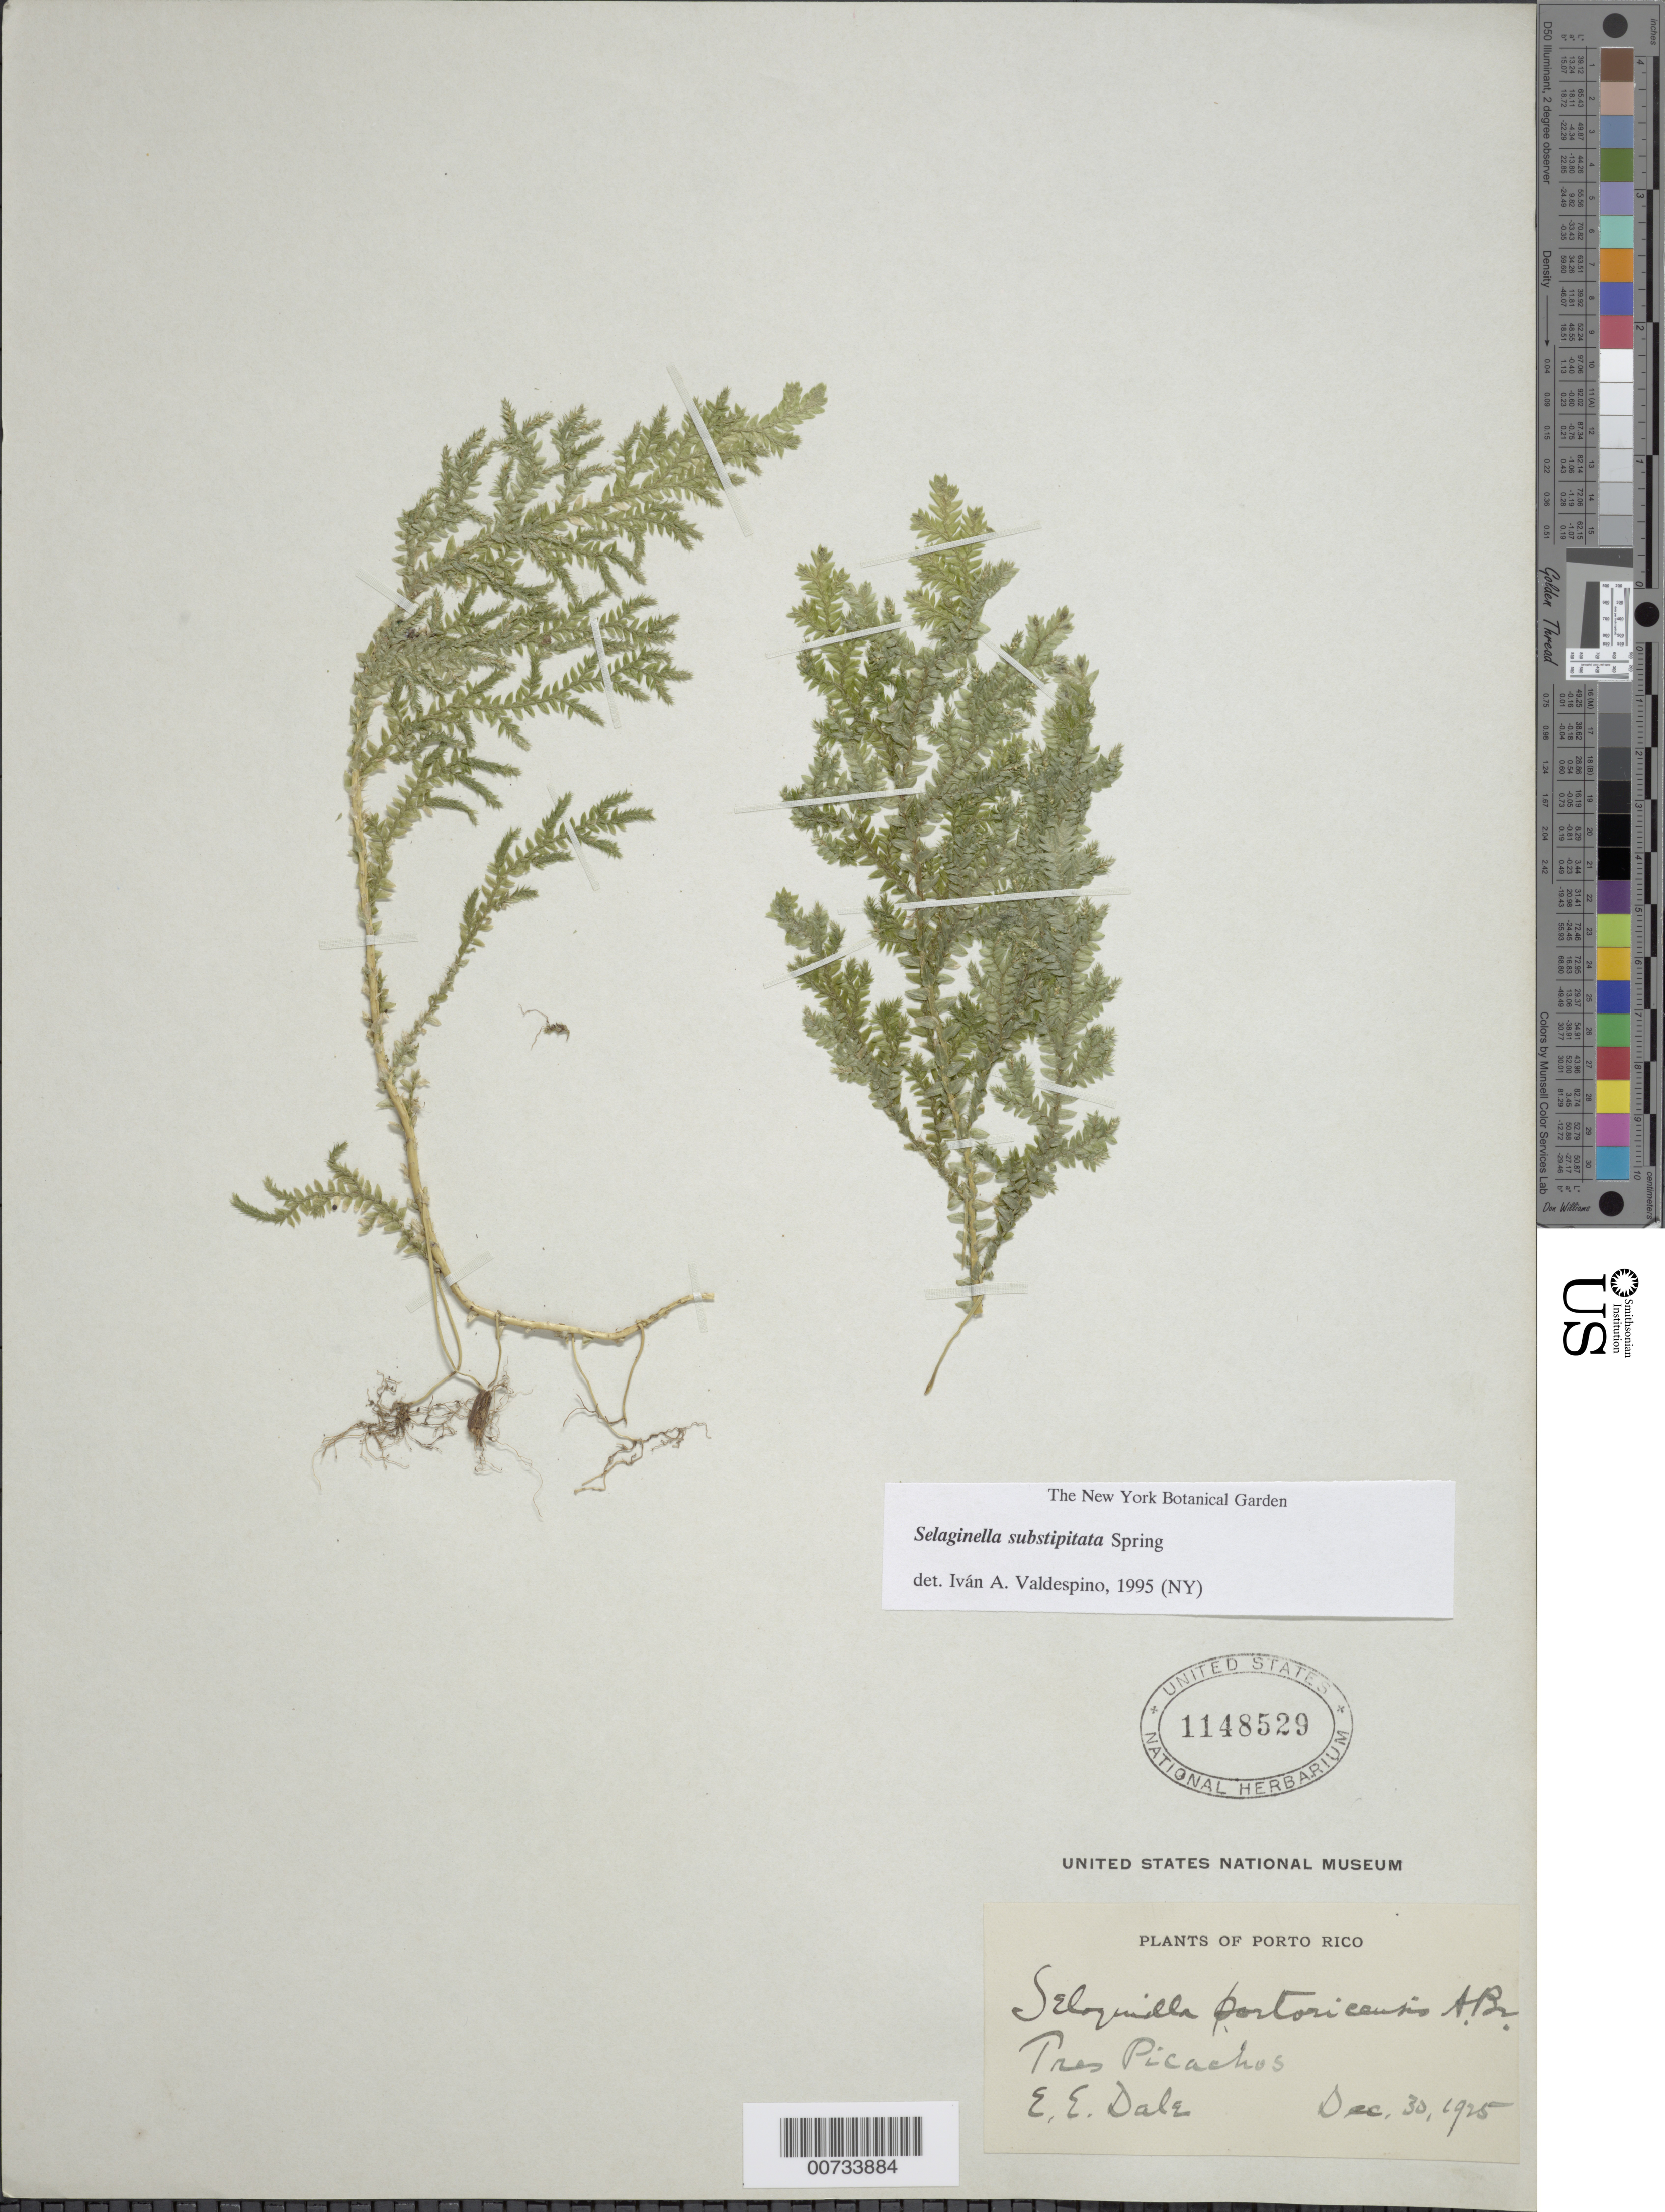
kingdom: Plantae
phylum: Tracheophyta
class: Lycopodiopsida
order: Selaginellales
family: Selaginellaceae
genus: Selaginella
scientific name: Selaginella substipitata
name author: Spring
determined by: Valdespino, I. A., (PMA), Universidad de Panama (PANAMA)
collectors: E. Dale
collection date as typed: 30 Dec 1925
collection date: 1925-12-30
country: Puerto Rico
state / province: Jayuya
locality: Tres Picachos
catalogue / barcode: US 1148529